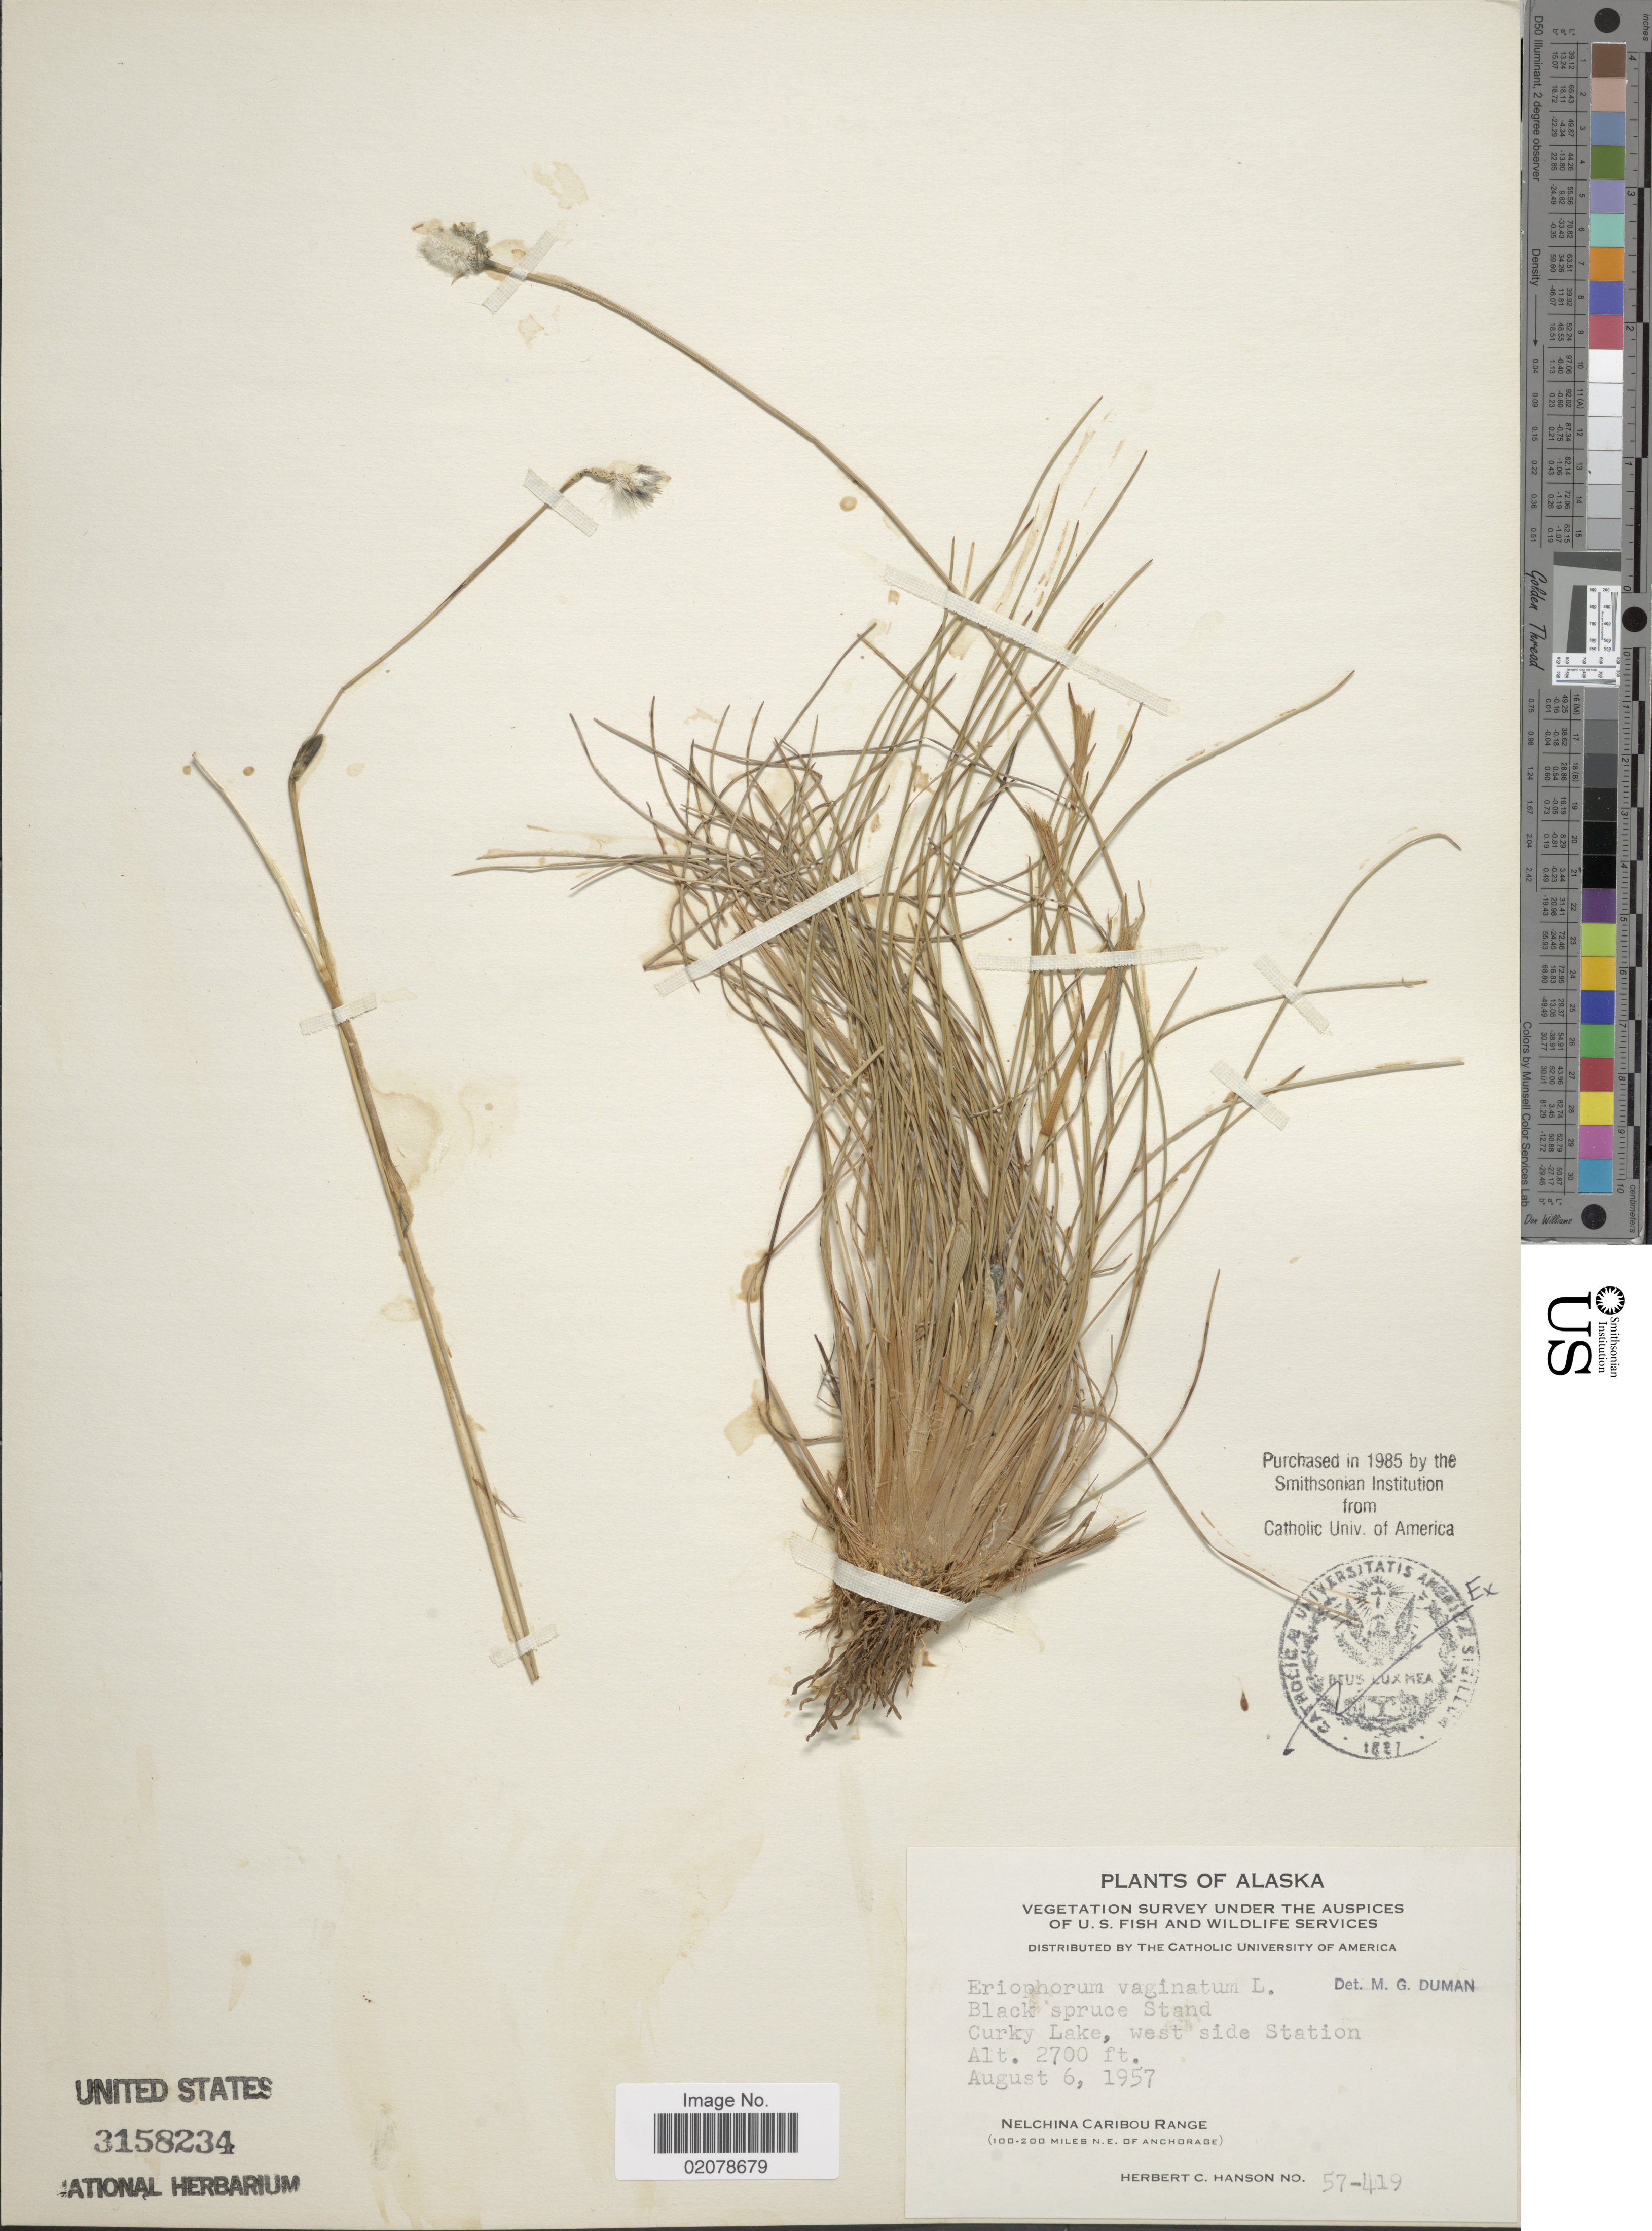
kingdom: Plantae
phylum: Tracheophyta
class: Liliopsida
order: Poales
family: Cyperaceae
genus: Eriophorum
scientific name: Eriophorum vaginatum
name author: L.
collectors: H. Hanson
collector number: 57-419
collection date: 1957-08-06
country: United States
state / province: Alaska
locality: Curky Lake, west side Station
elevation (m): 823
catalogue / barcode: US 3158234